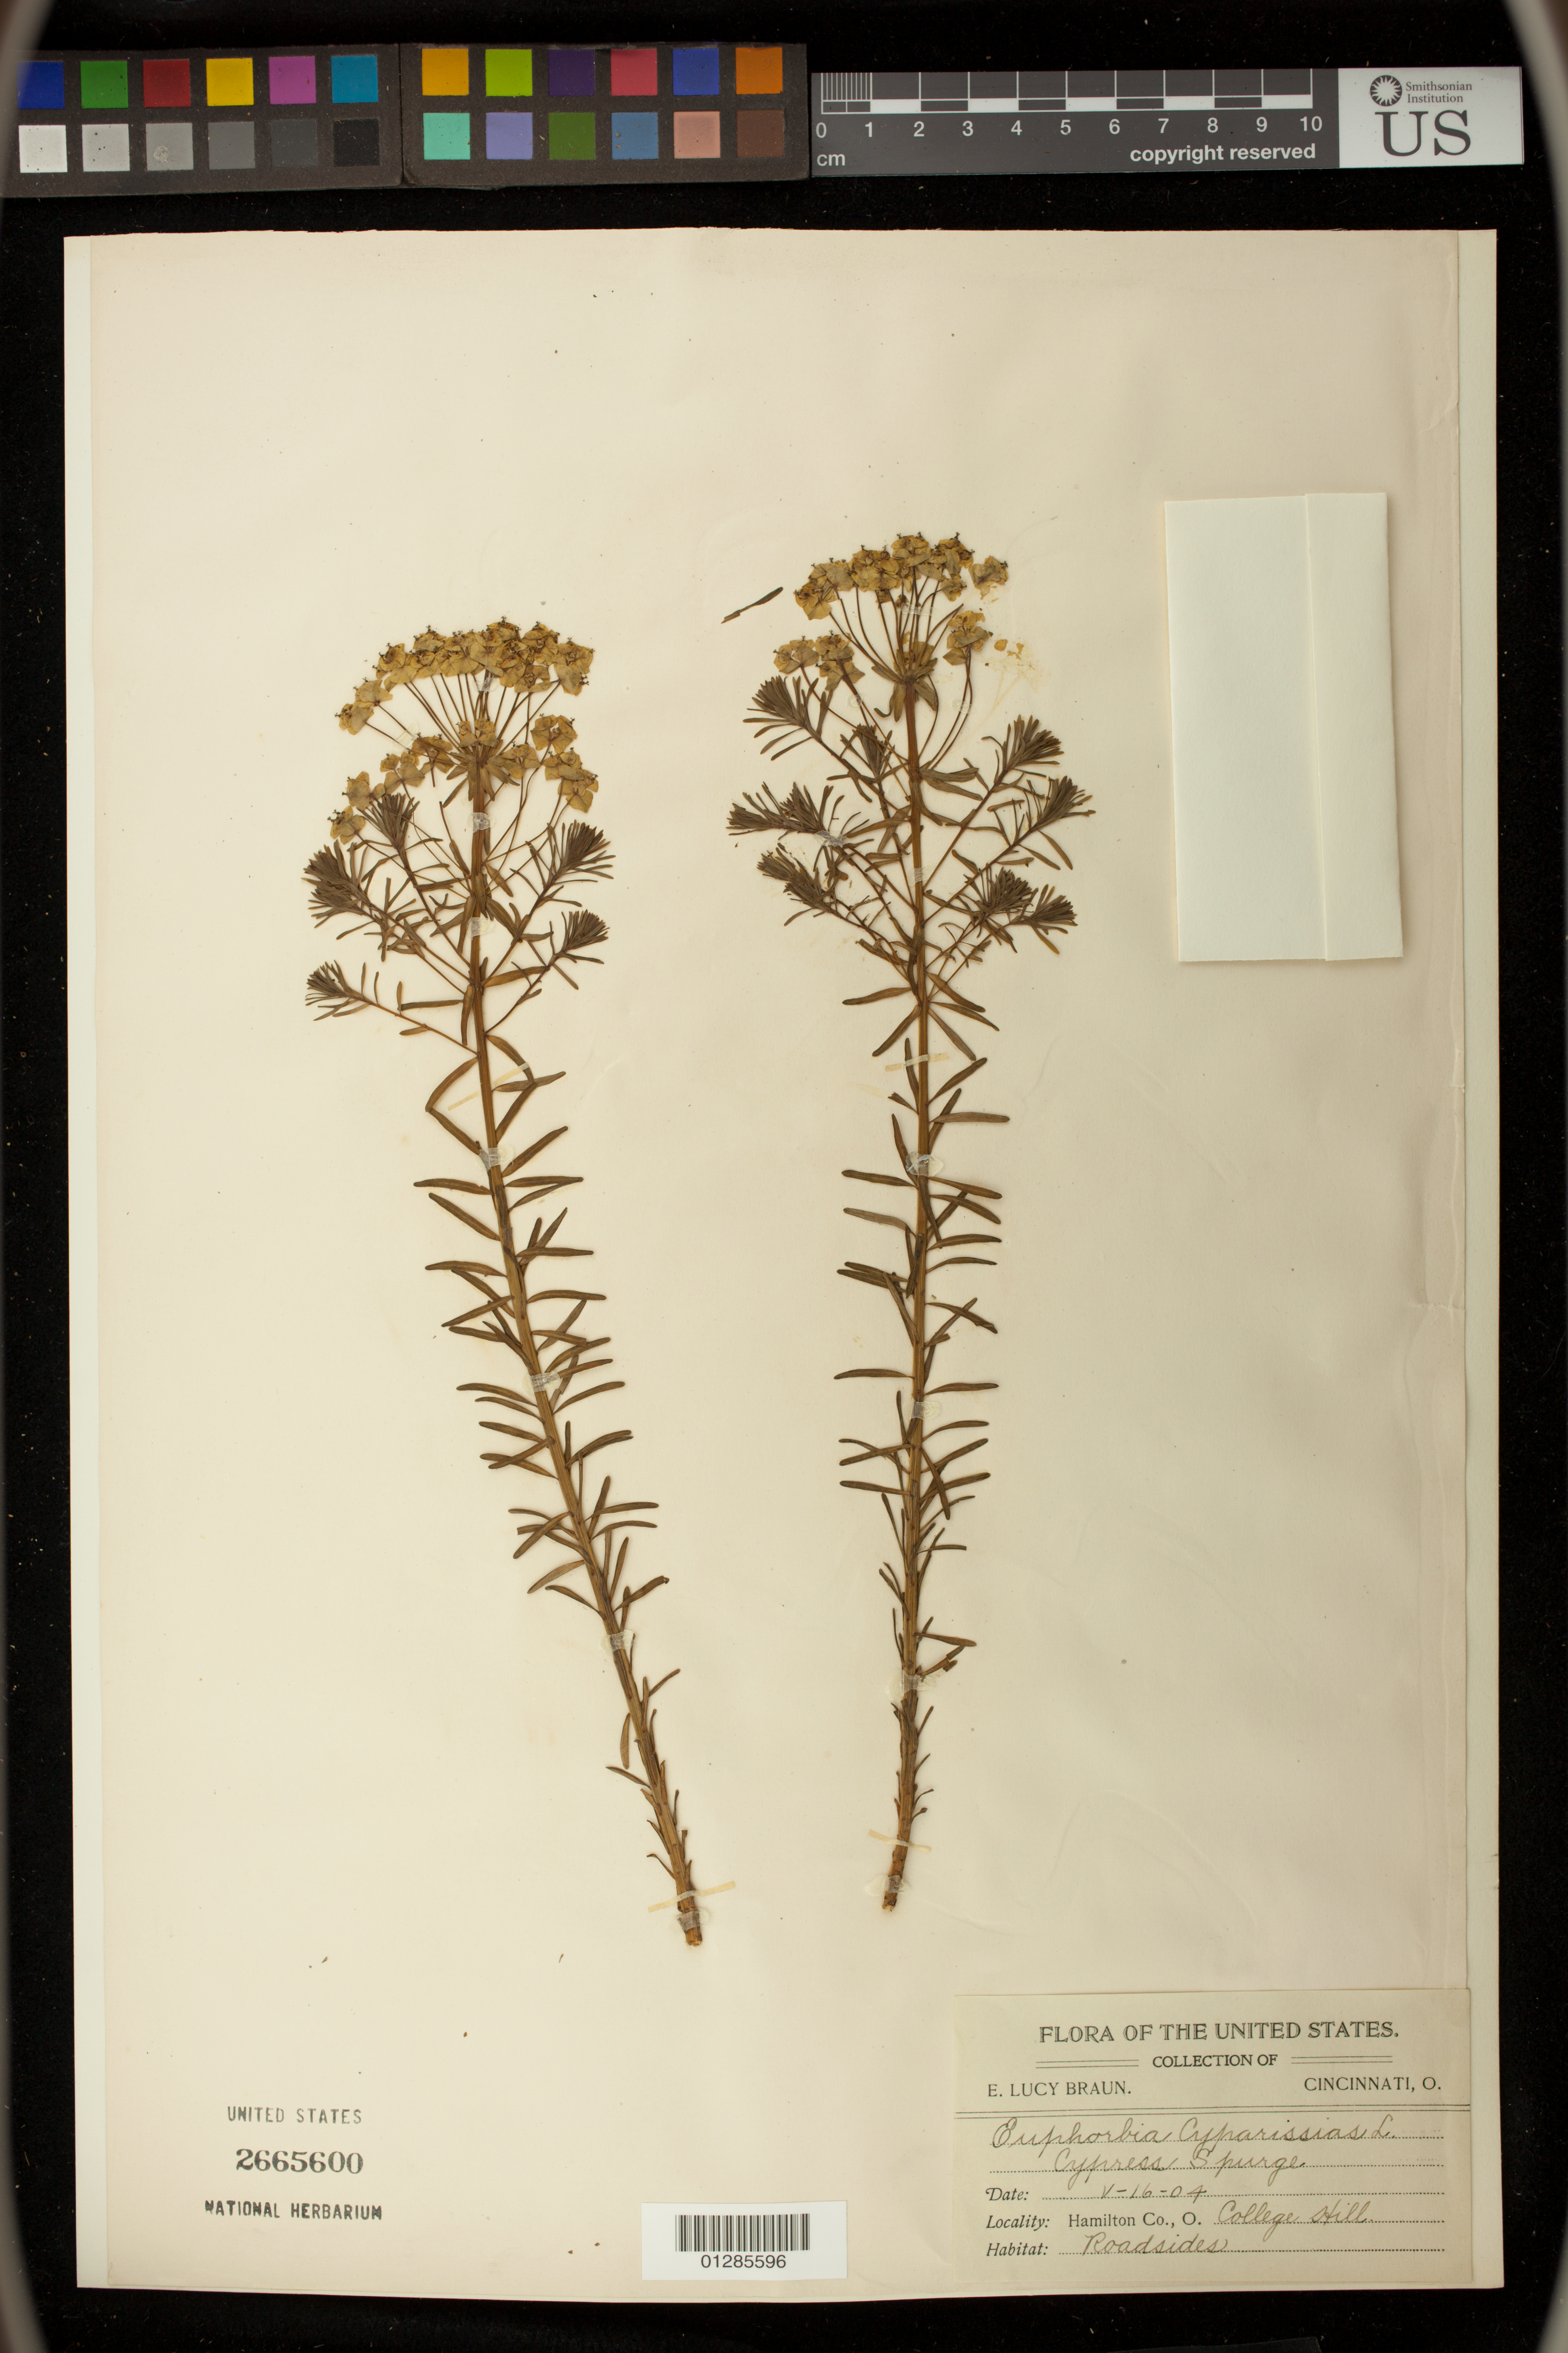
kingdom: Plantae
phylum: Tracheophyta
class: Magnoliopsida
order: Malpighiales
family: Euphorbiaceae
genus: Euphorbia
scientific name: Euphorbia cyparissias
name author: L.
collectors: E. L. Braun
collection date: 1904-05-16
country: United States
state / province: Ohio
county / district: Hamilton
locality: College Hill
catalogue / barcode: US 2665600